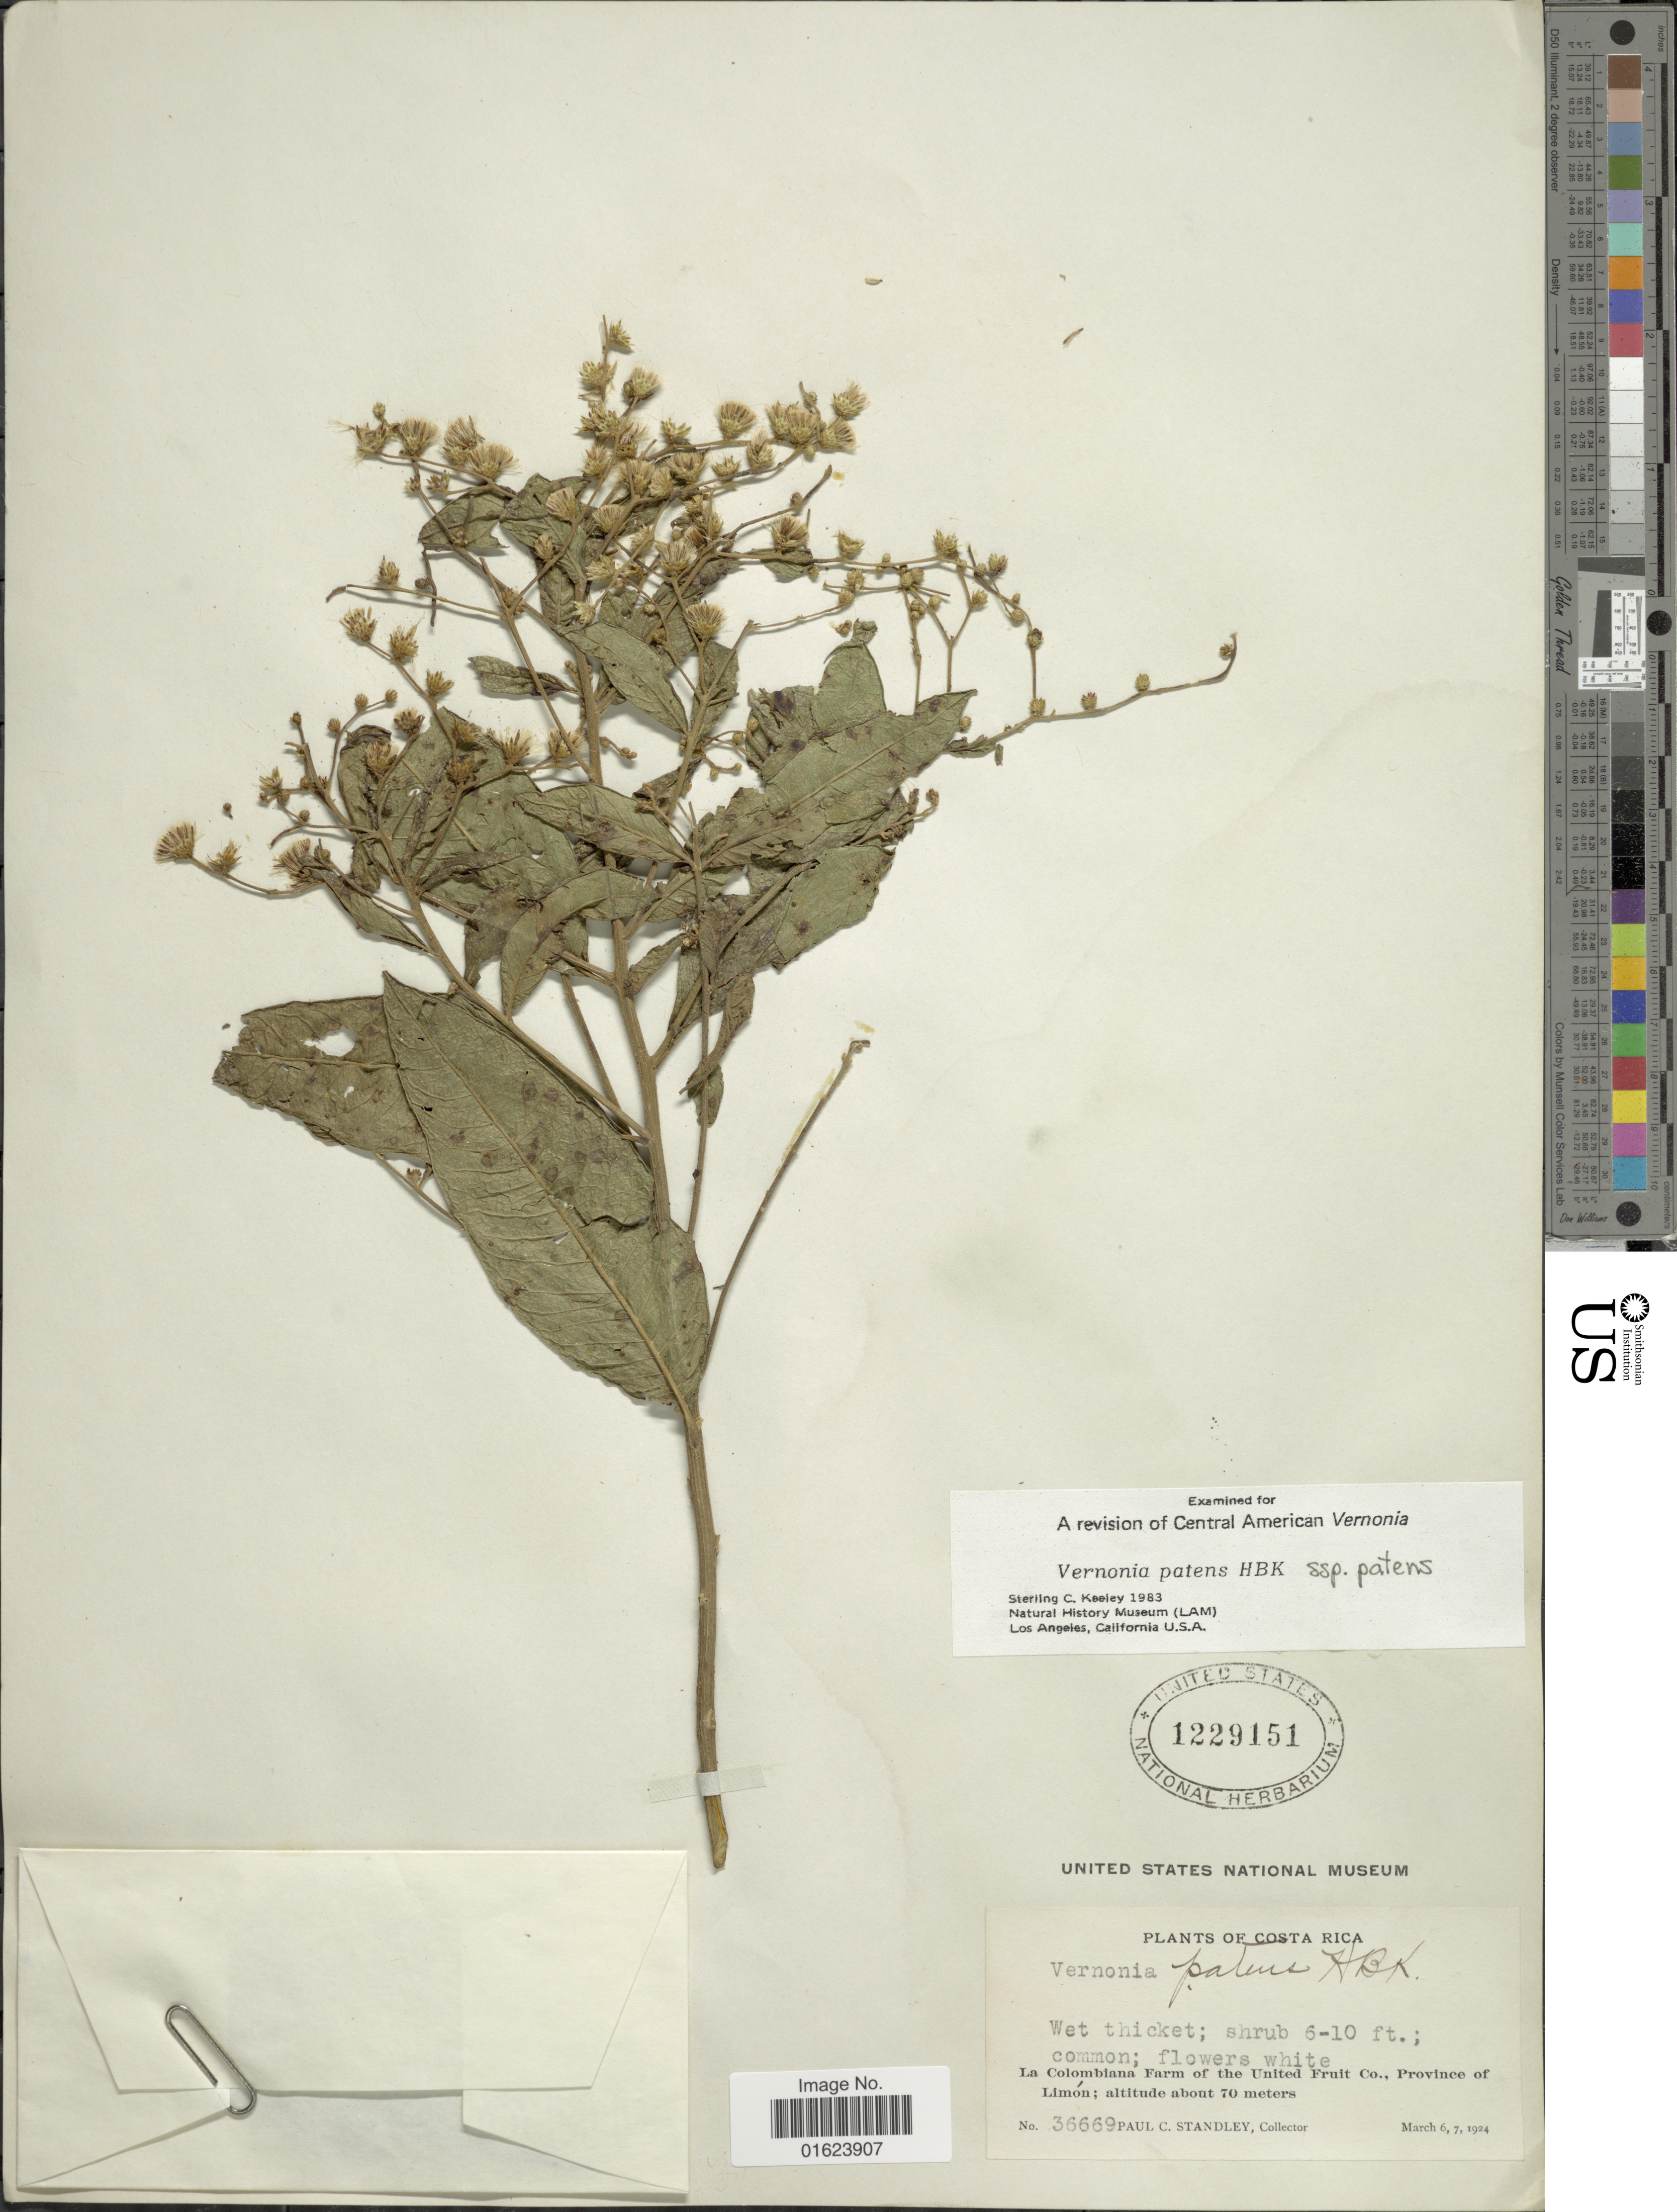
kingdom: Plantae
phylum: Tracheophyta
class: Magnoliopsida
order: Asterales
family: Asteraceae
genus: Vernonanthura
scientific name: Vernonanthura patens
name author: (Kunth) H. Rob.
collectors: P. C. Standley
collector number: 36669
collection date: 1924-03-06/1924-03-07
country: Costa Rica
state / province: Limón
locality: La Colombiana Farm of the United Fruit Co., Province of Limon.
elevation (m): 70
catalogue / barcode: US 1229151